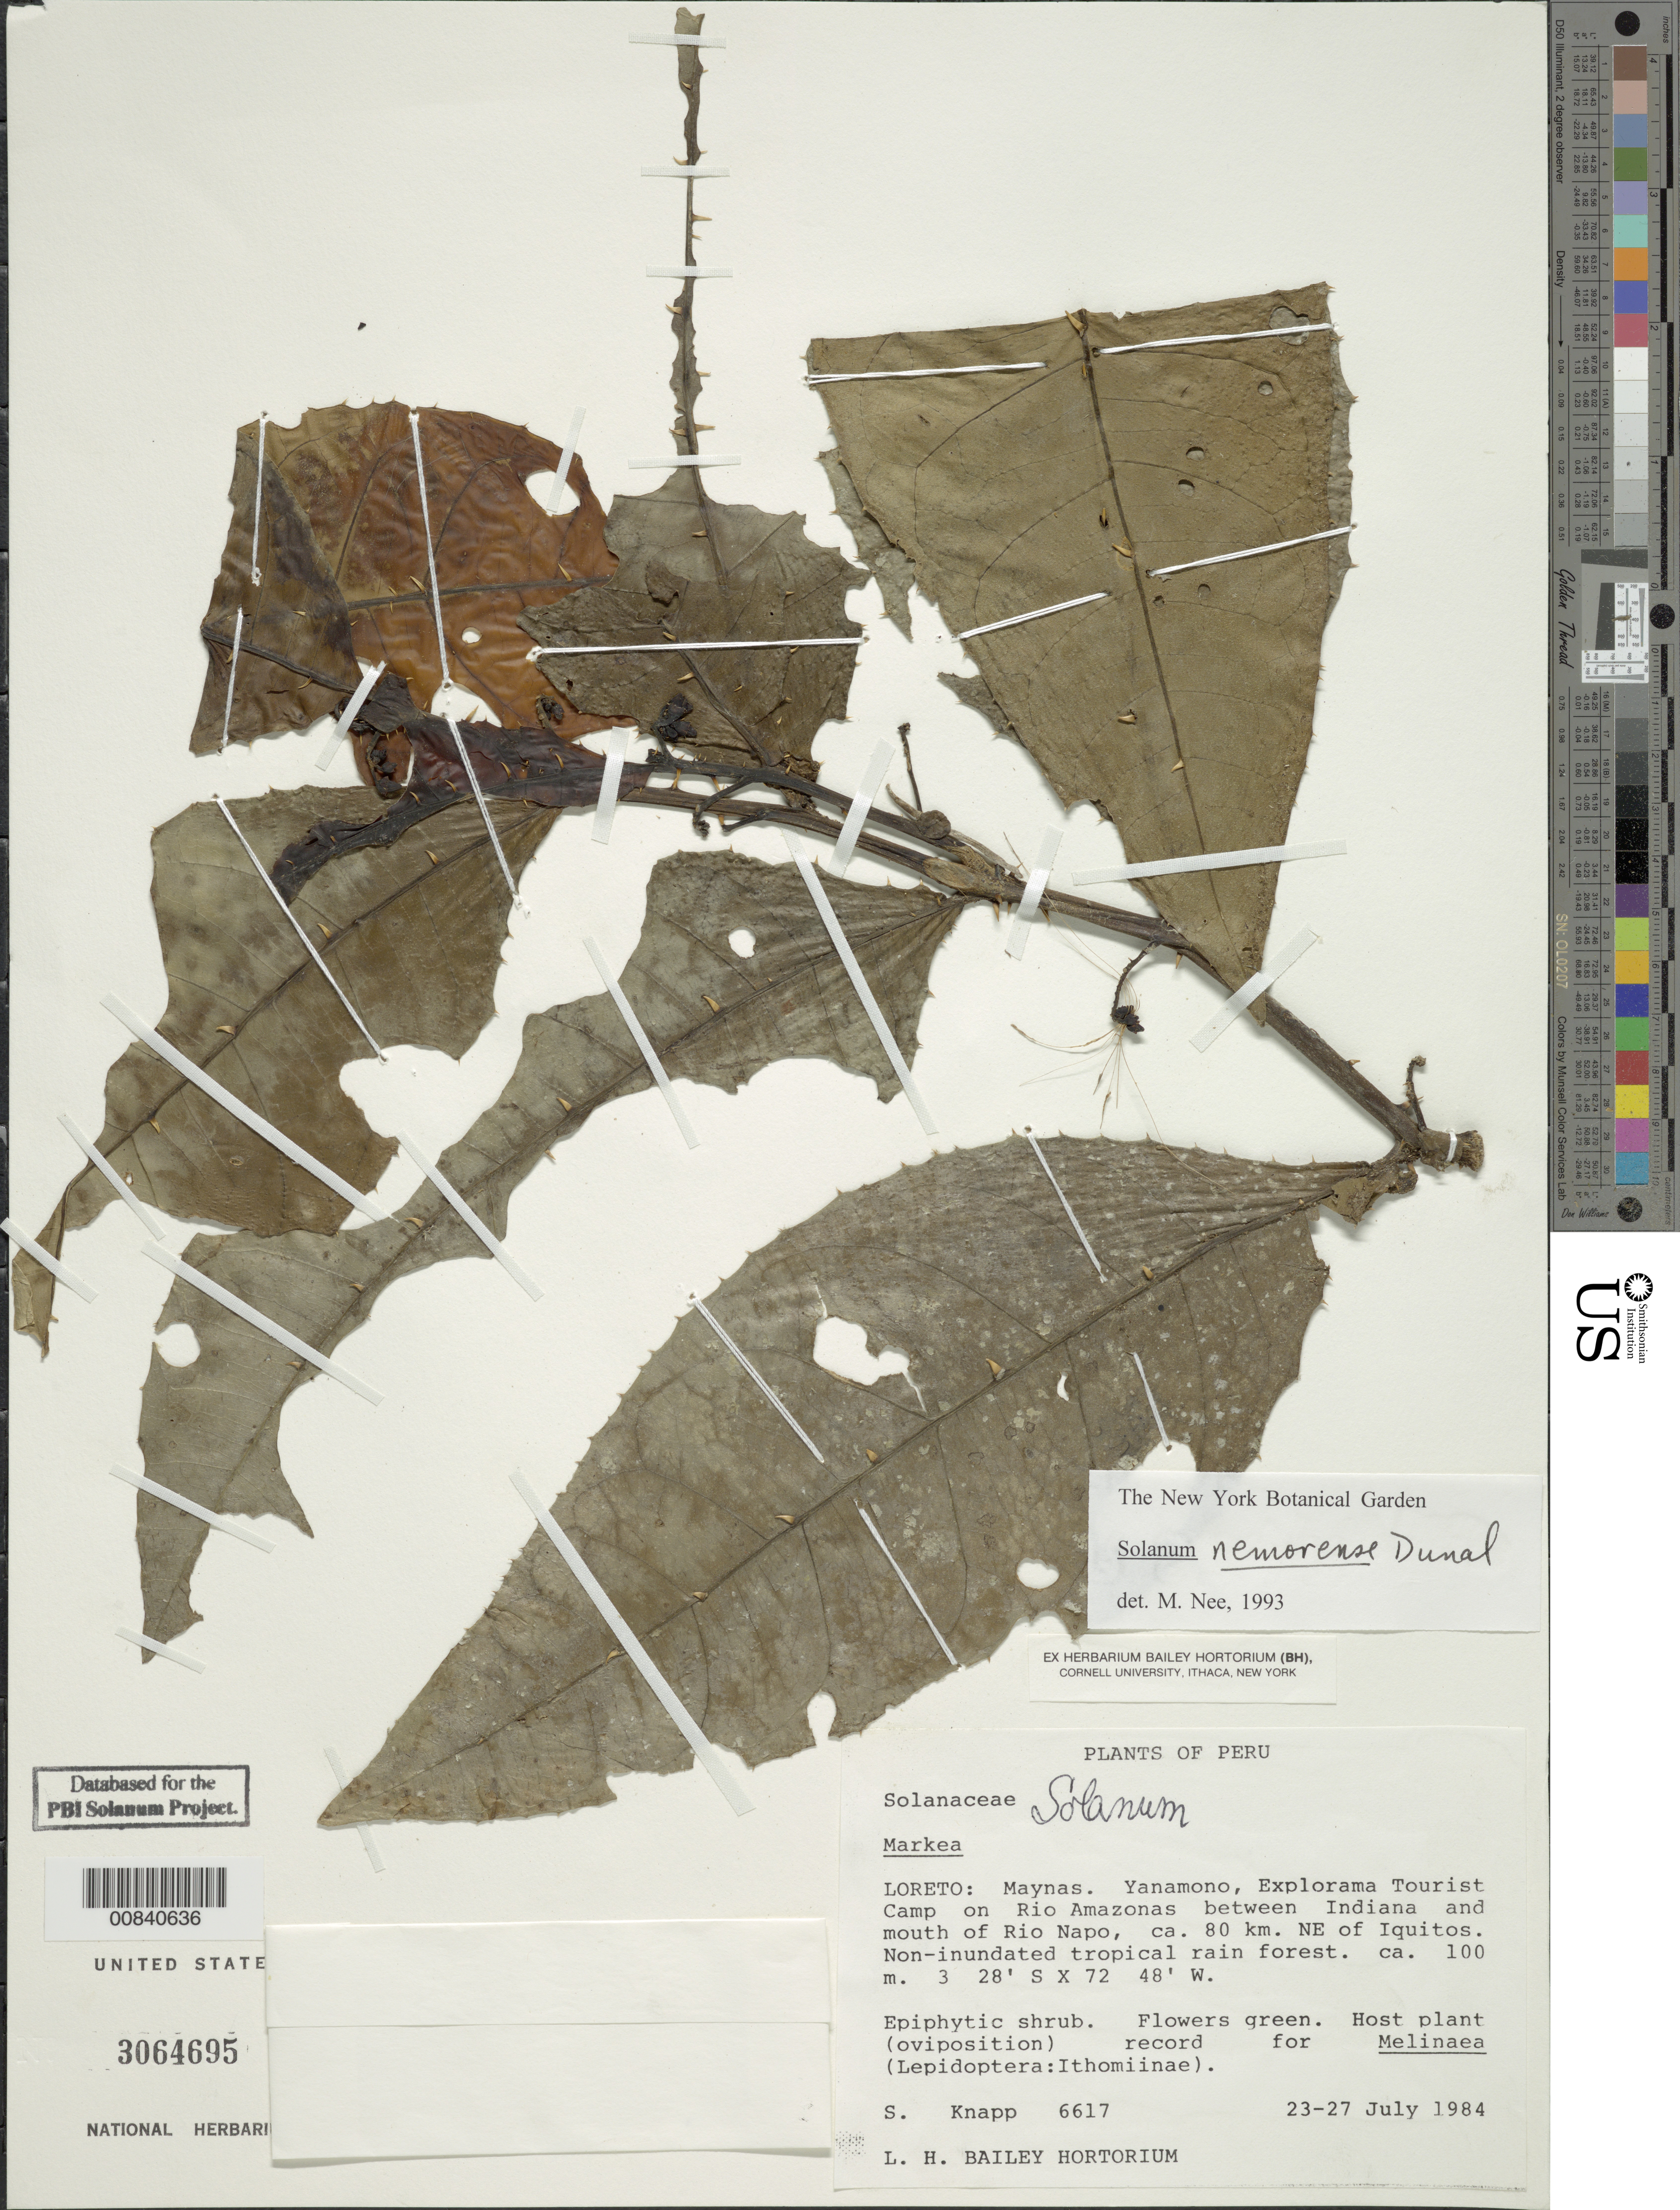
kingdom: Plantae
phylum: Tracheophyta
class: Magnoliopsida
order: Solanales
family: Solanaceae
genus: Solanum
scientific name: Solanum nemorense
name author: Dunal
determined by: Clark, J. L., (SEL), The Marie Selby Botanical Garden (UNITED STATES)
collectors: S. Knapp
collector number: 6617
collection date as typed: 23 Jul 1984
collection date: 1984-07-23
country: Peru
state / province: Loreto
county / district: Maynas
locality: Yanamono, Esplorama Tourist Camp on Rio Amazonas between Indiana and mouth of Rio Napo, ca. 80 km NE of Iquitos.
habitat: Non-inundated tropical rain forest.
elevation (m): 100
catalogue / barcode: US 3064695